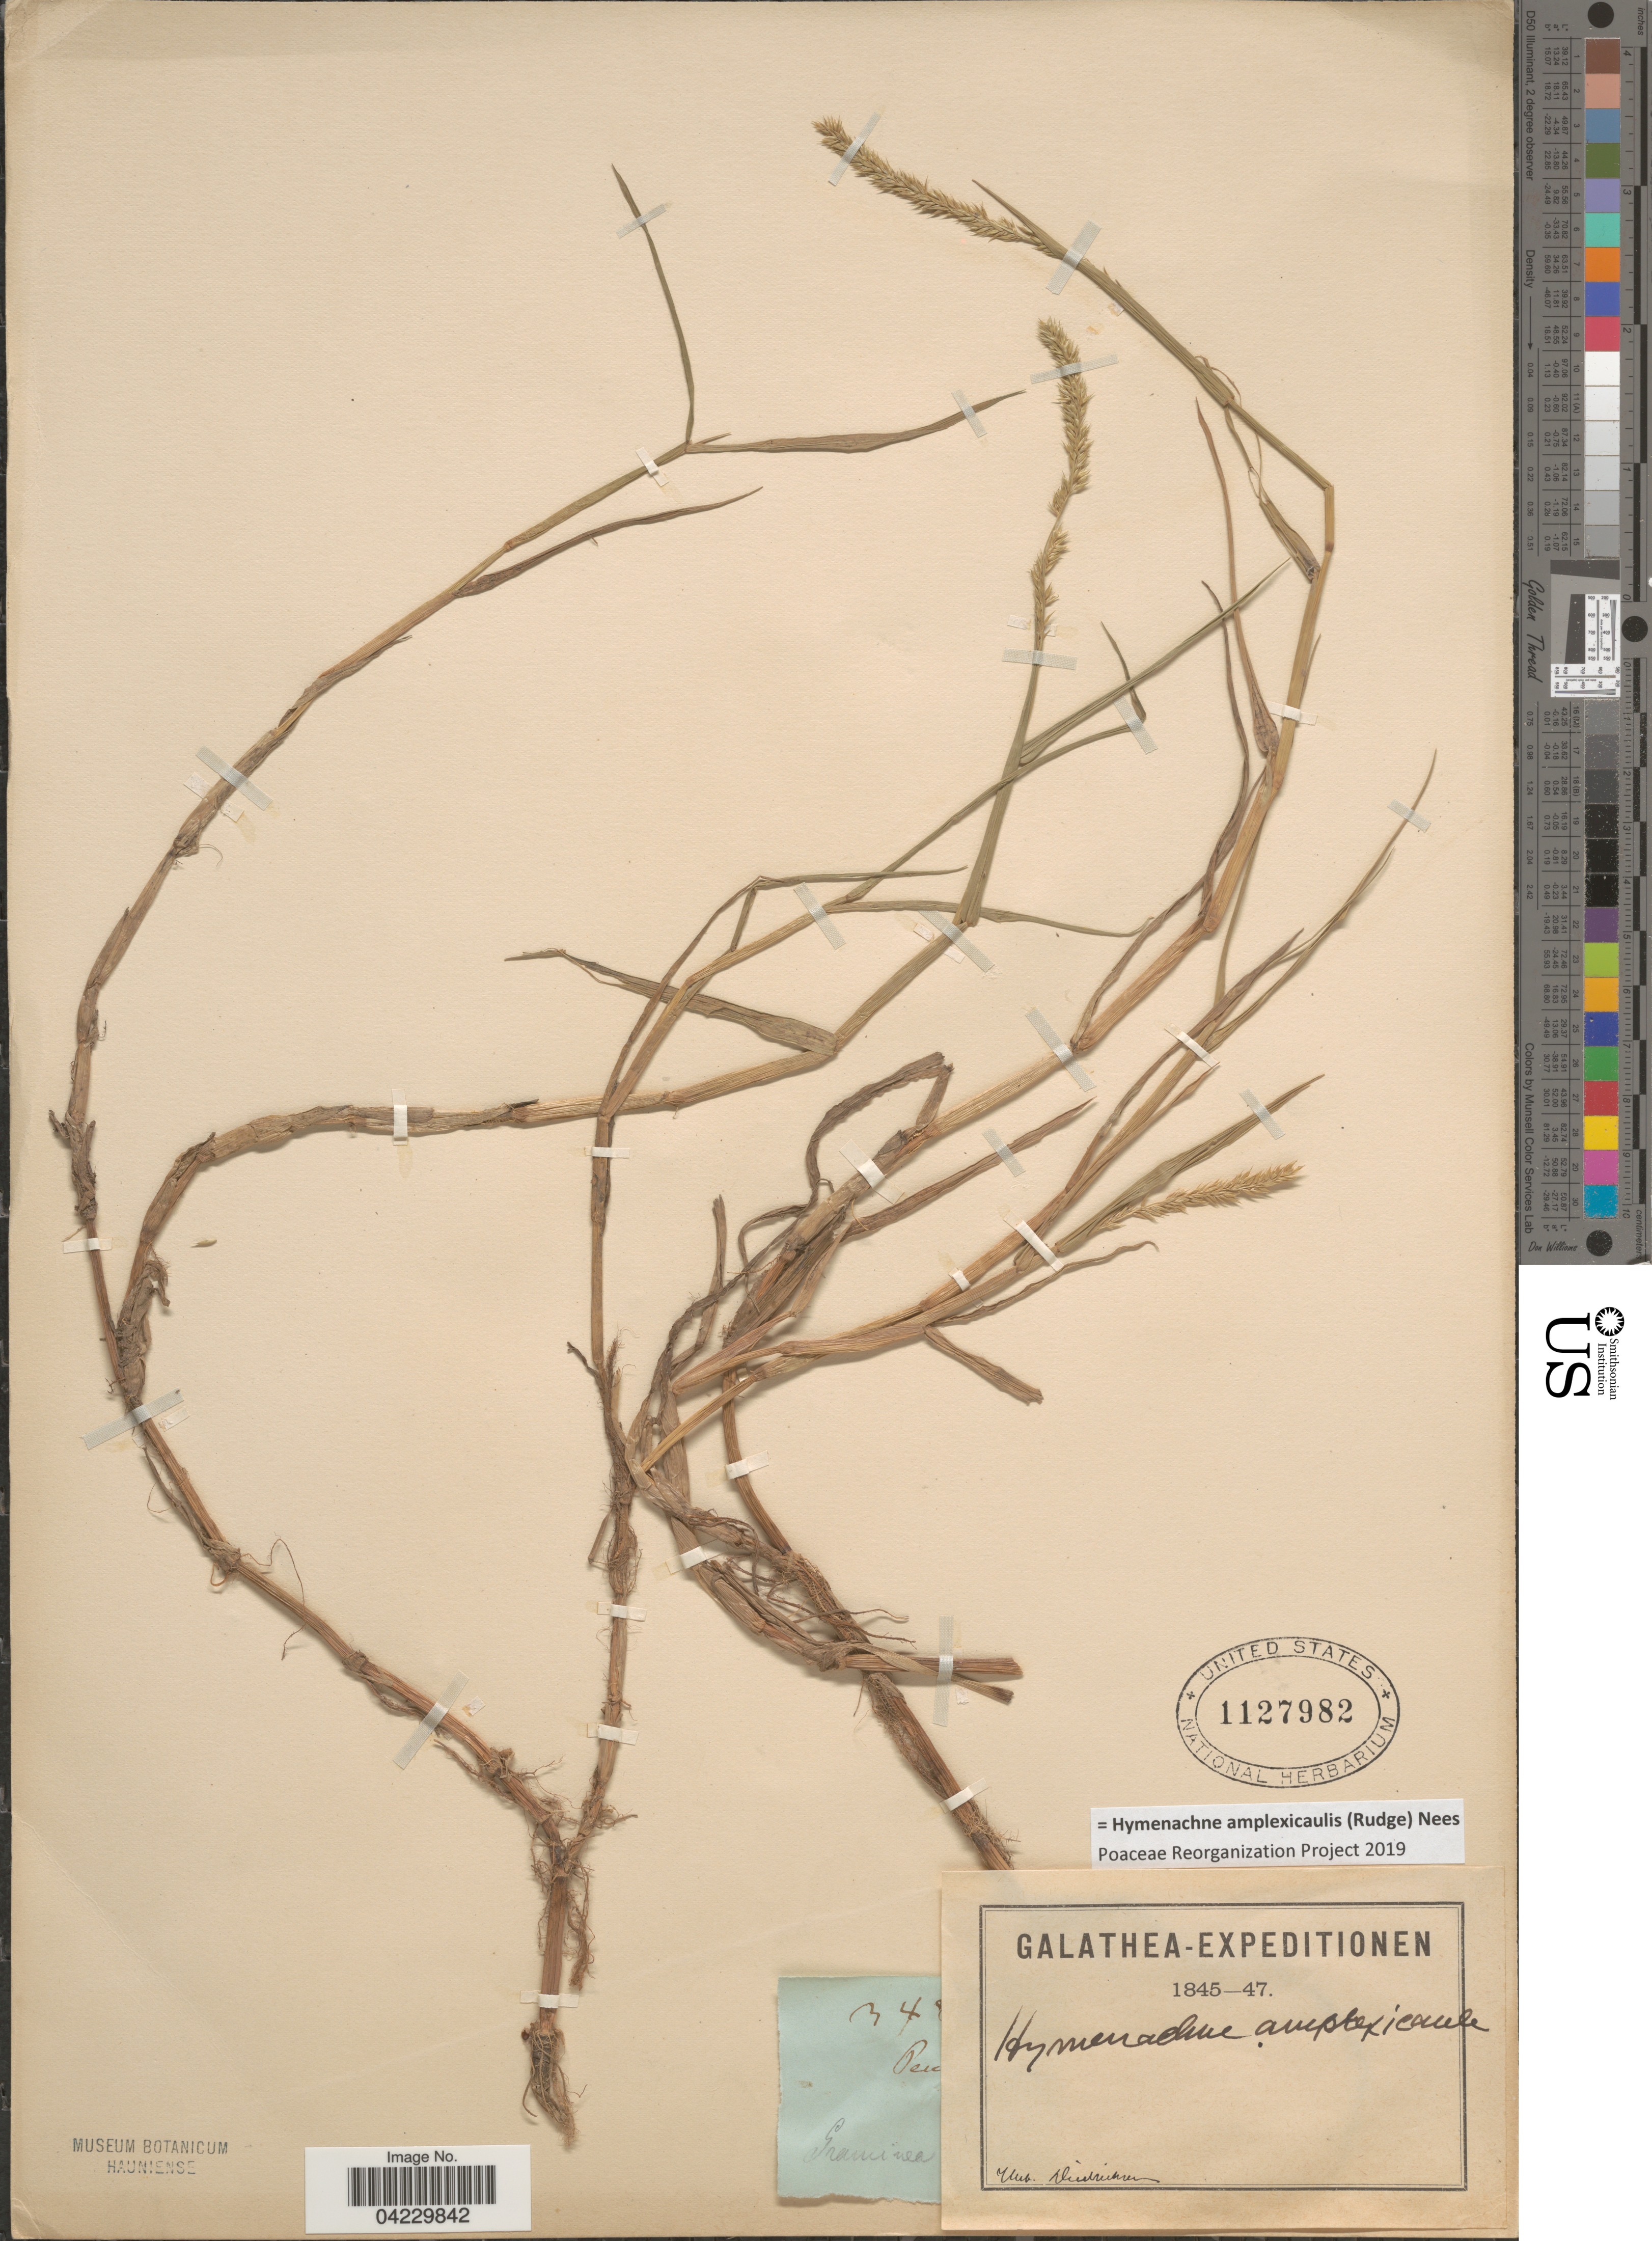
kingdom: Plantae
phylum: Tracheophyta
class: Liliopsida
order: Poales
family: Poaceae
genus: Hymenachne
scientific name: Hymenachne amplexicaulis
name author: (Rudge) Nees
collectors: Ex herb. Diedrichsen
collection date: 1845/1847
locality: Galathea-Expeditionen.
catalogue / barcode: US 1127982